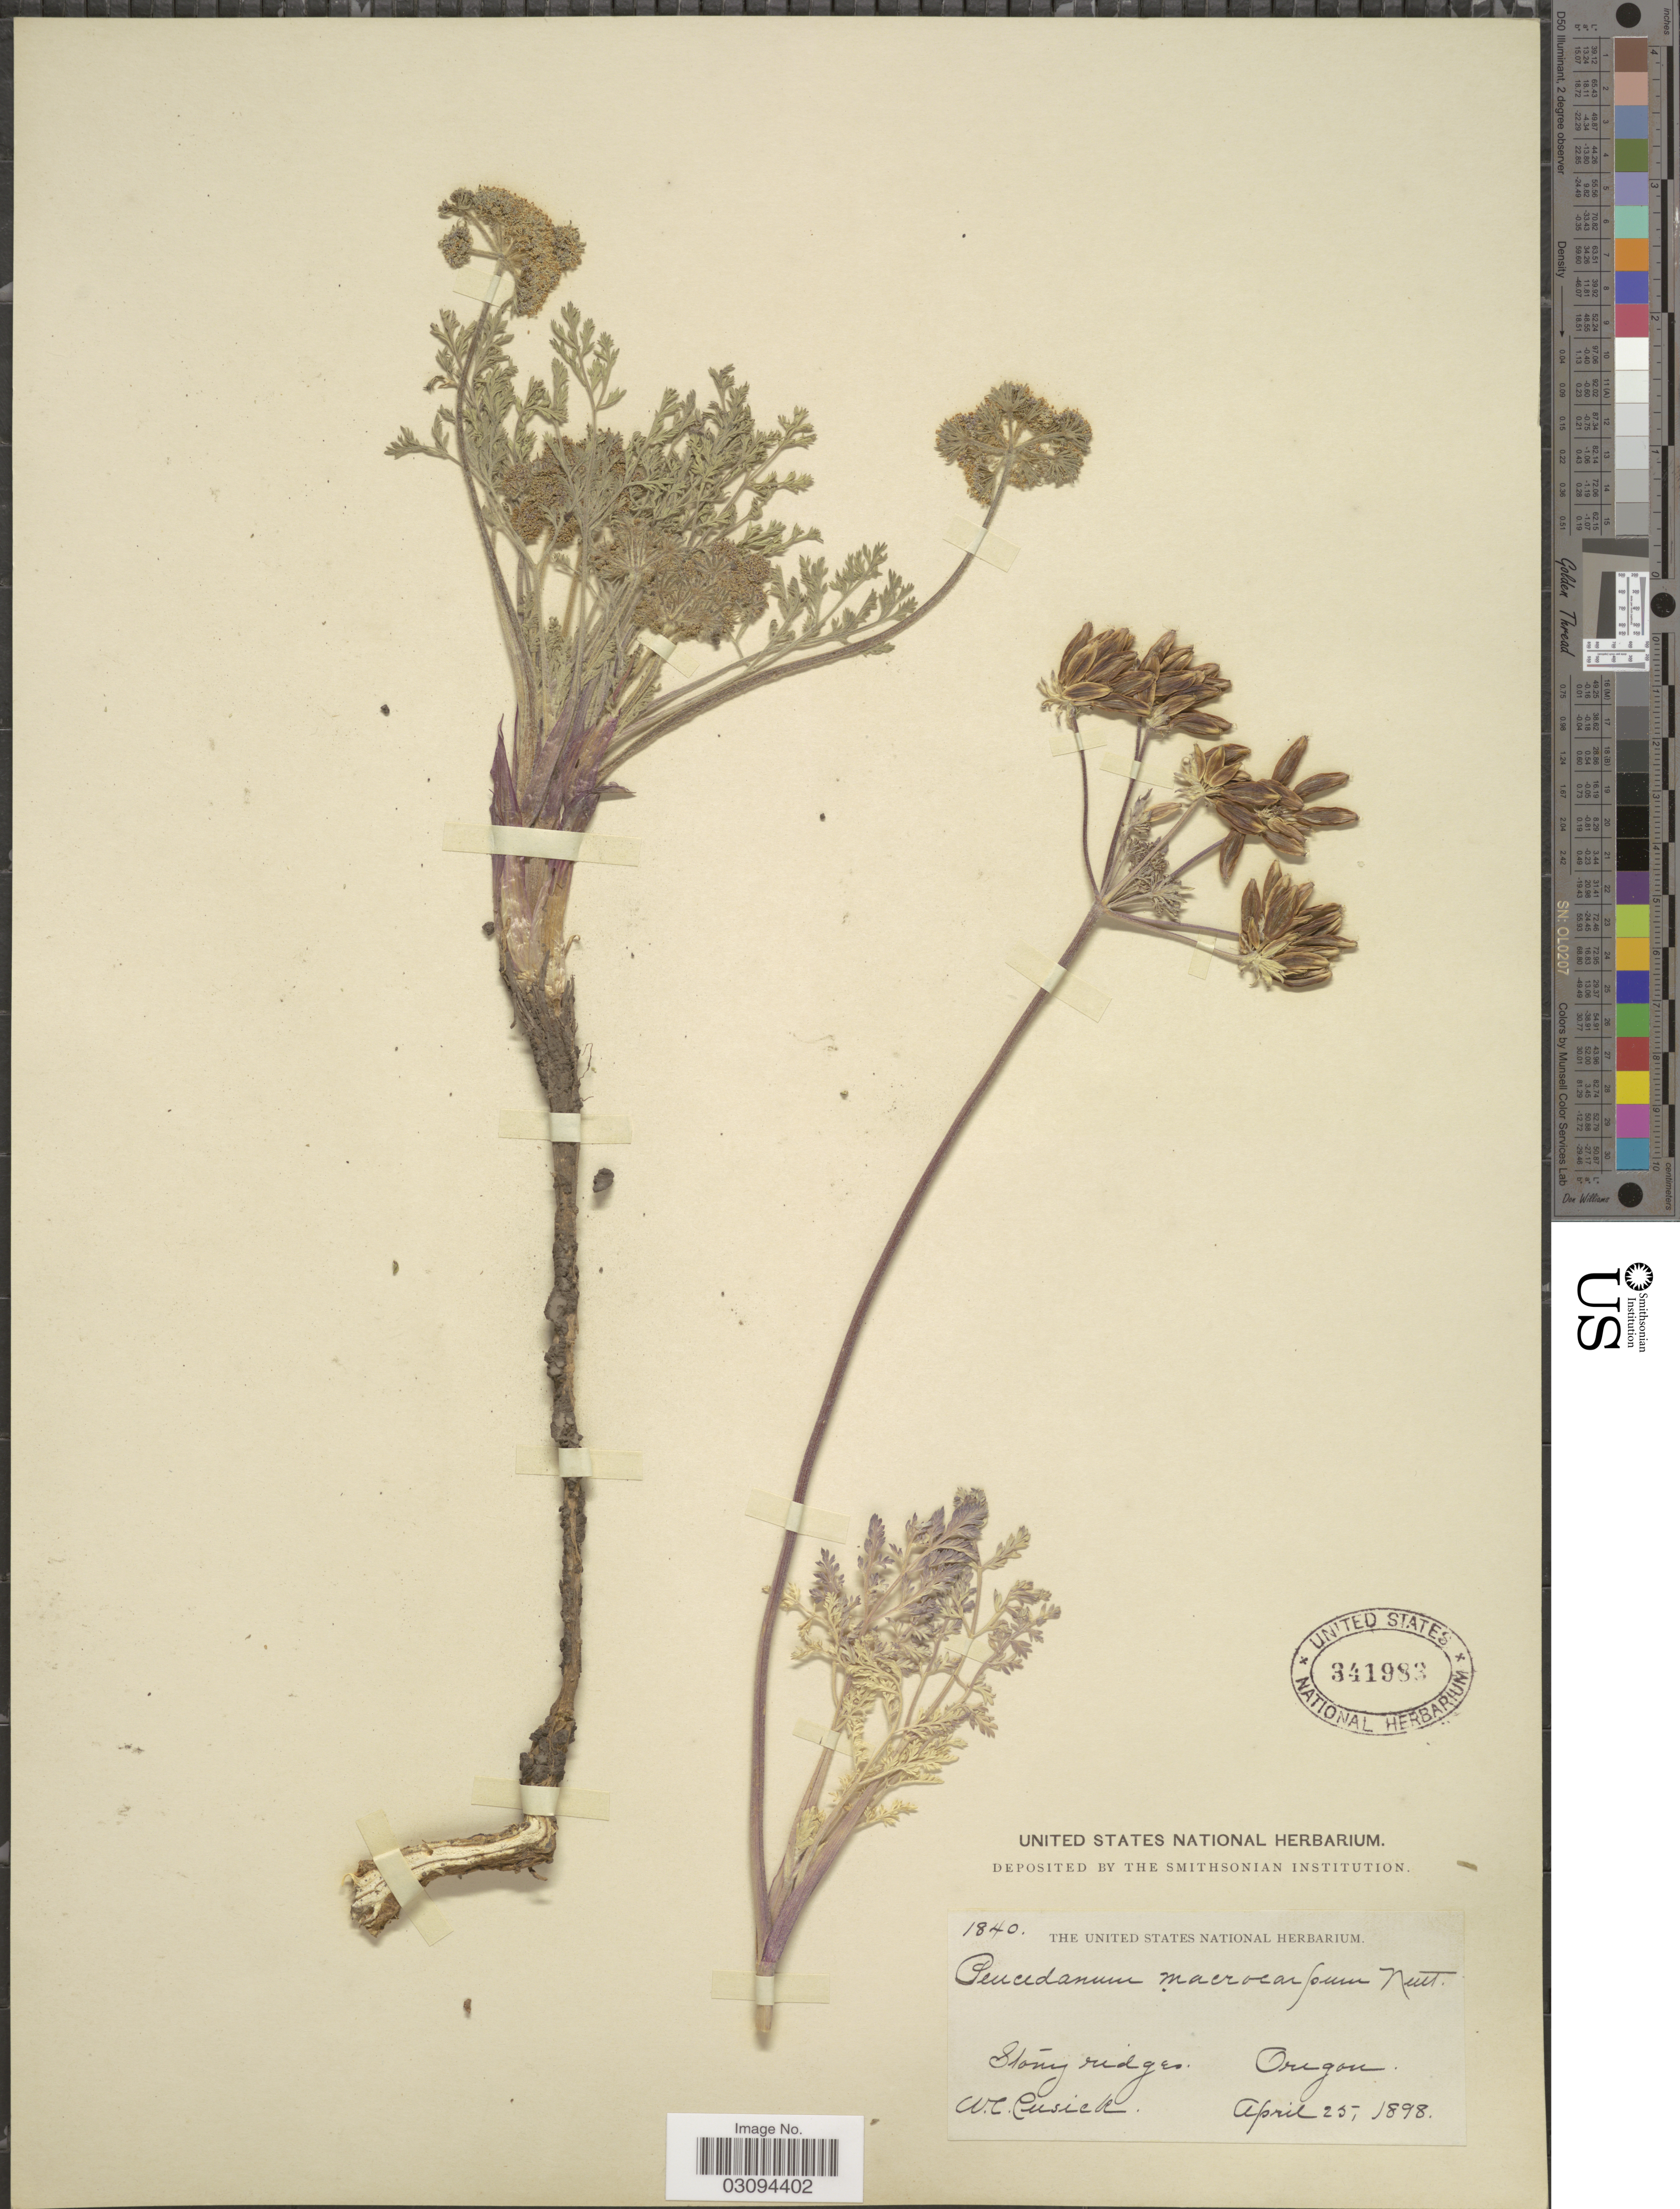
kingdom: Plantae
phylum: Tracheophyta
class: Magnoliopsida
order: Apiales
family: Apiaceae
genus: Lomatium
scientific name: Lomatium macrocarpum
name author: (Hook. et al.) J.M. Coult. & Rose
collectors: W. C. Cusick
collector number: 1840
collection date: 1898-04-25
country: United States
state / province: Oregon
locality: Stony ridges.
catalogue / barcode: US 341983